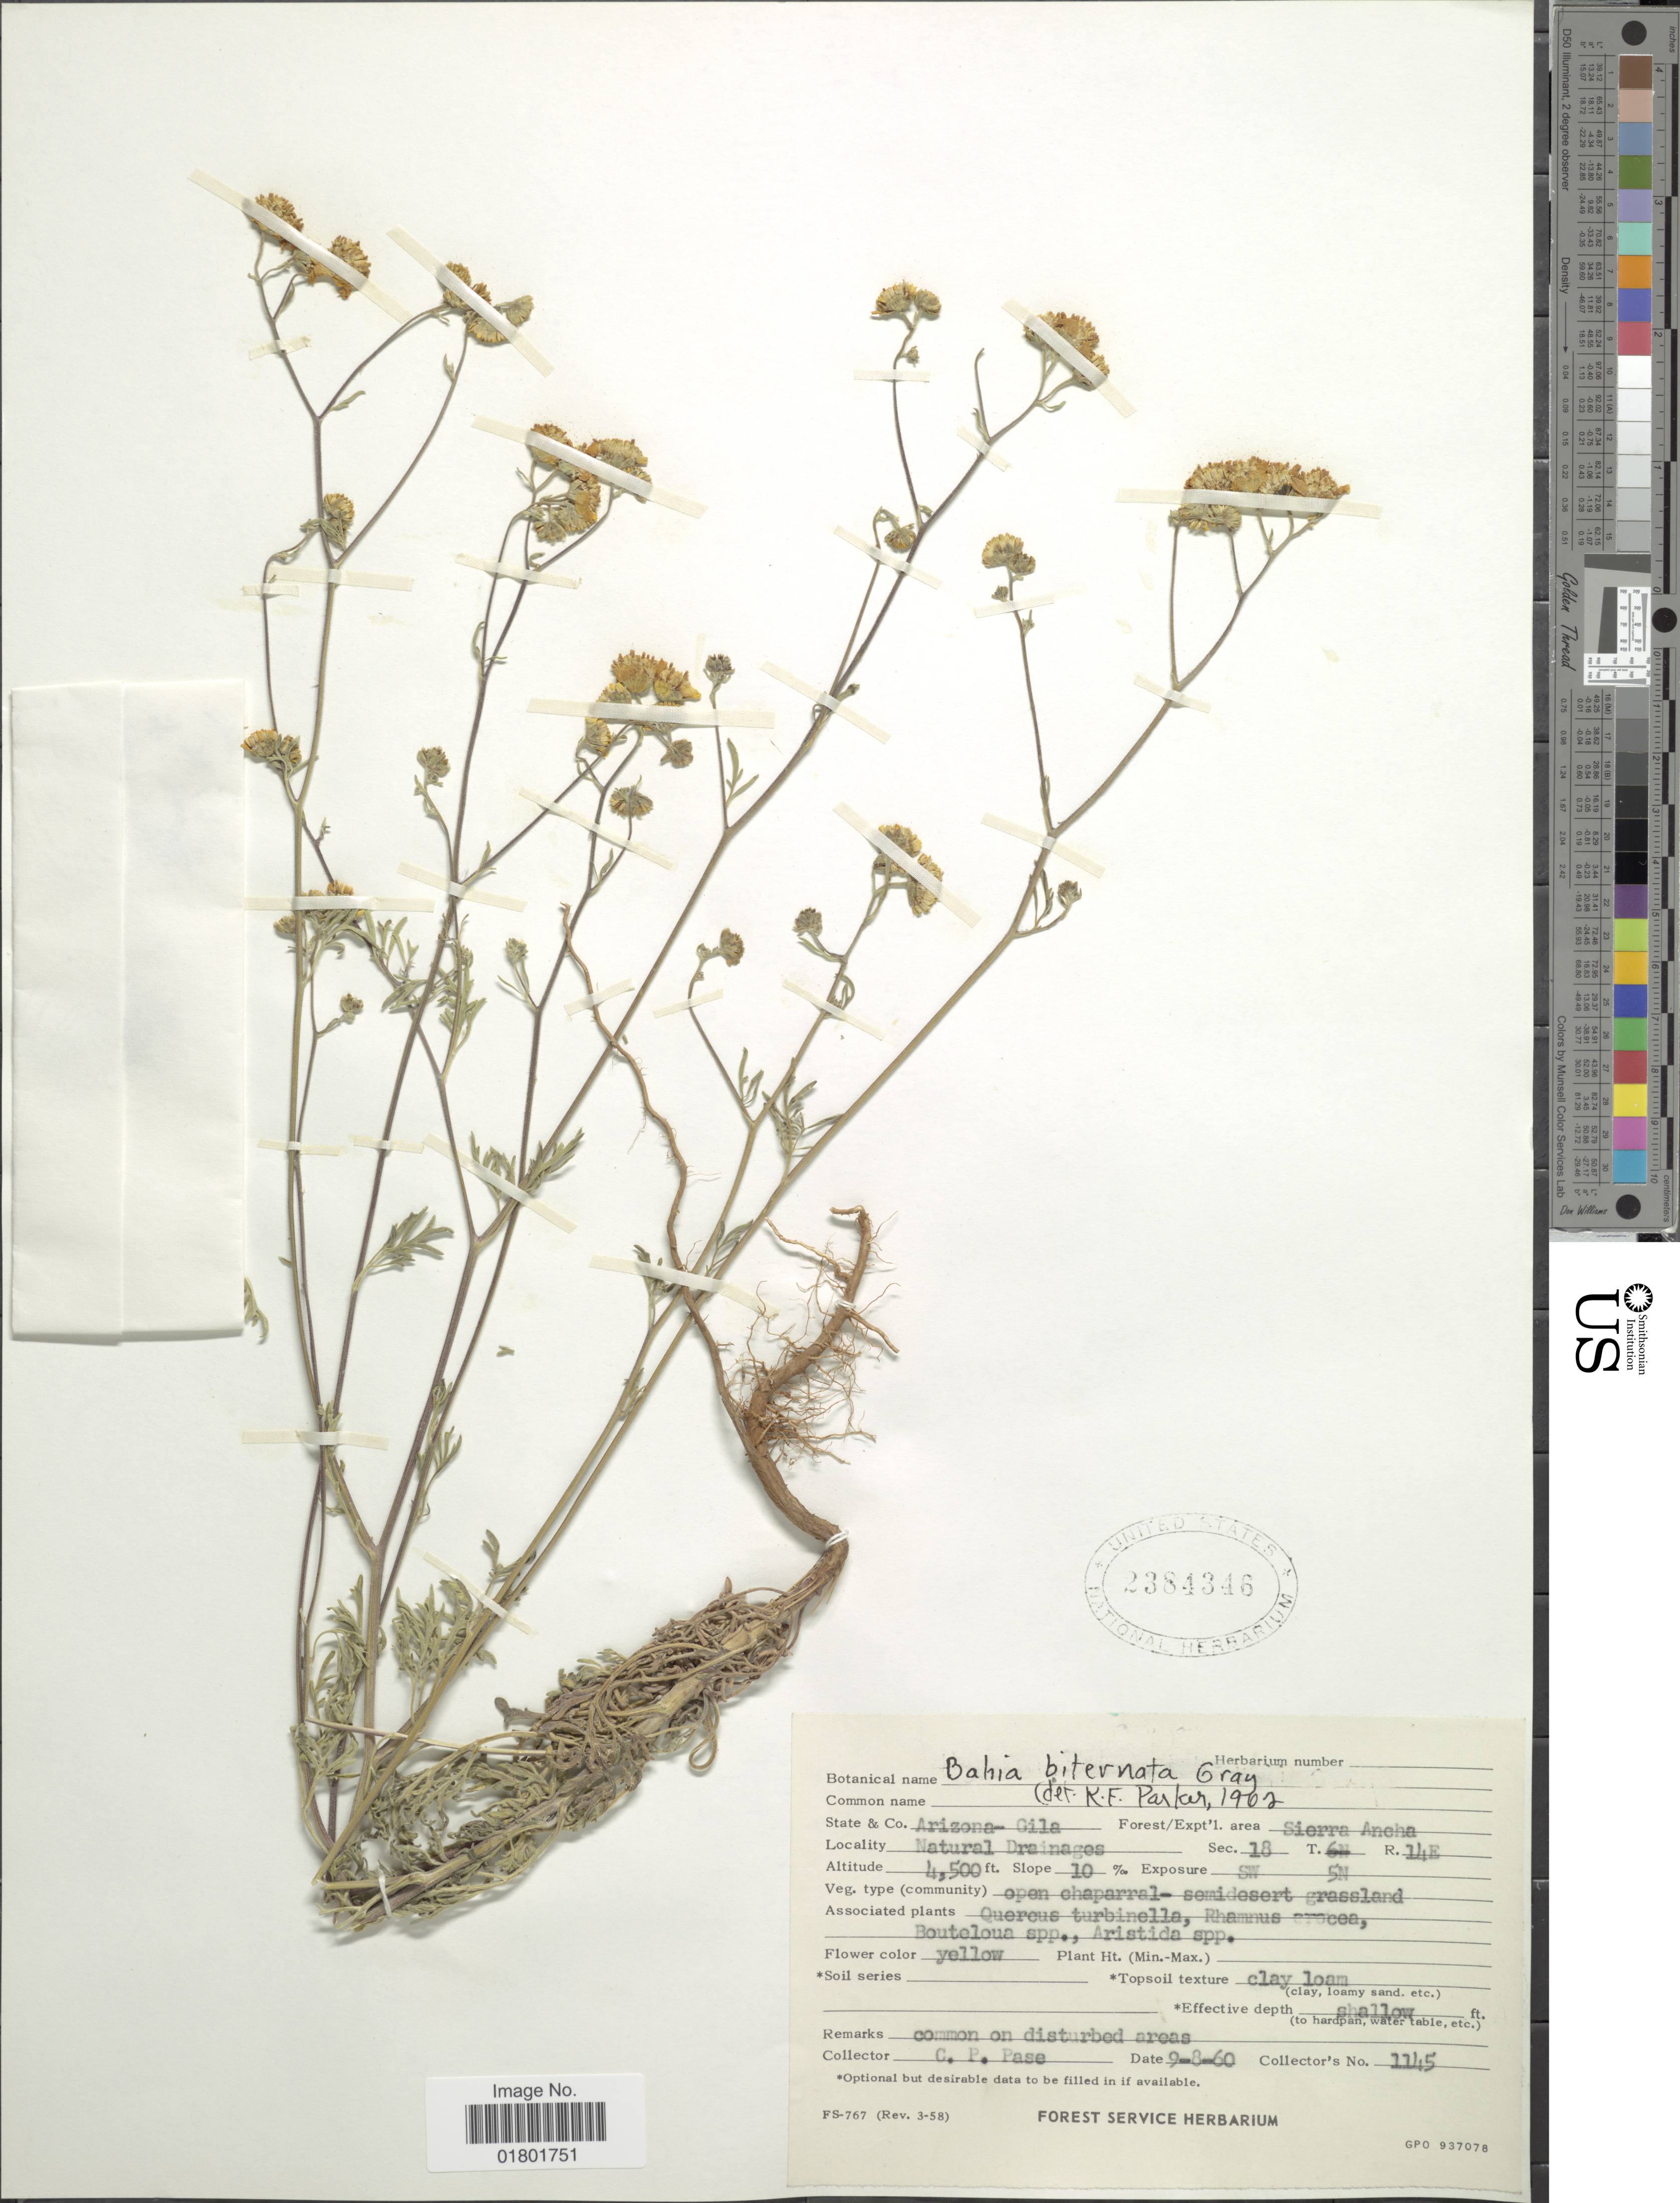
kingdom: Plantae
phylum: Tracheophyta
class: Magnoliopsida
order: Asterales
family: Asteraceae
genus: Bahia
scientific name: Bahia biternata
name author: A. Gray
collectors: C. P. Pase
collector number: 1145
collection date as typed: Transcribed d/m/y: 8/9/60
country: United States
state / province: Arizona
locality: Co. Gila, Sierra Ancha, Natural Drainages, Sec. 18, R14E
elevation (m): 1372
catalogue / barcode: US 2384346